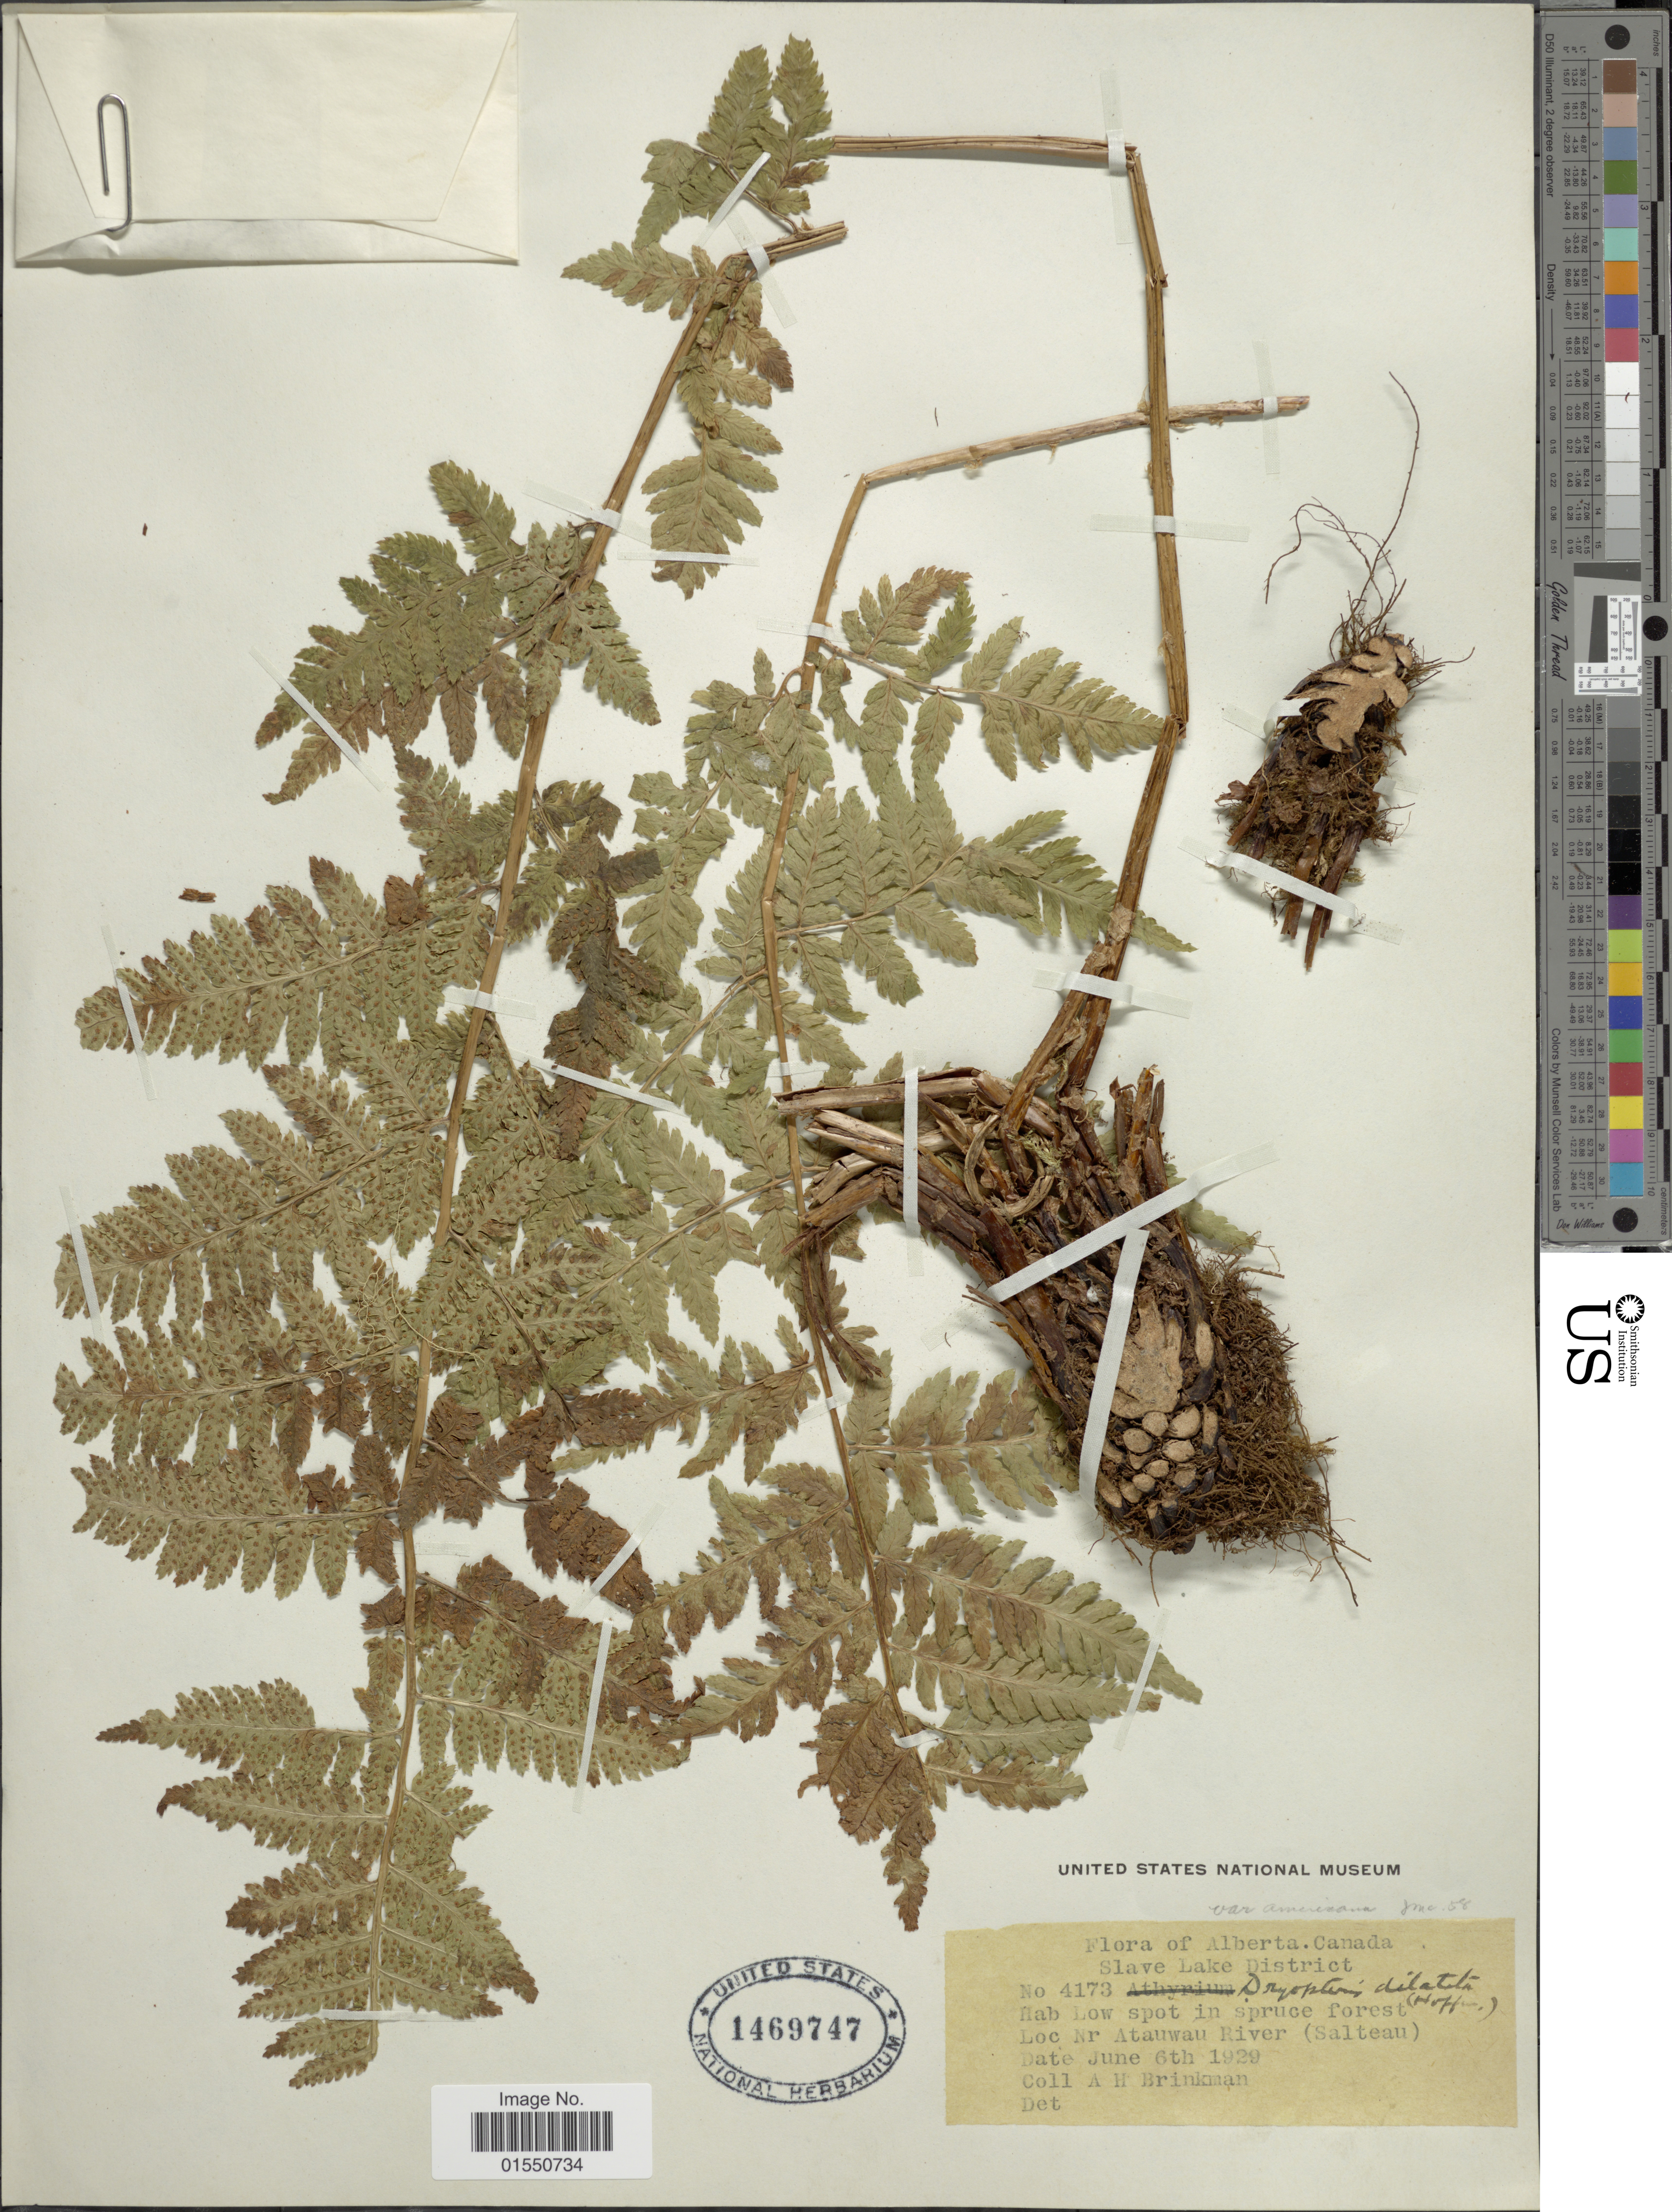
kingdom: Plantae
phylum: Tracheophyta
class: Polypodiopsida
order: Polypodiales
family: Dryopteridaceae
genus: Dryopteris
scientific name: Dryopteris expansa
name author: (C. Presl) Fraser-Jenk. & Jermy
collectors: A. Brinkman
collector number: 4173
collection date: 1929-06-06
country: Canada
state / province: Alberta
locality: Slave Lake District, Nr. Atauwa River (Salteau)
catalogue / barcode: US 1469747